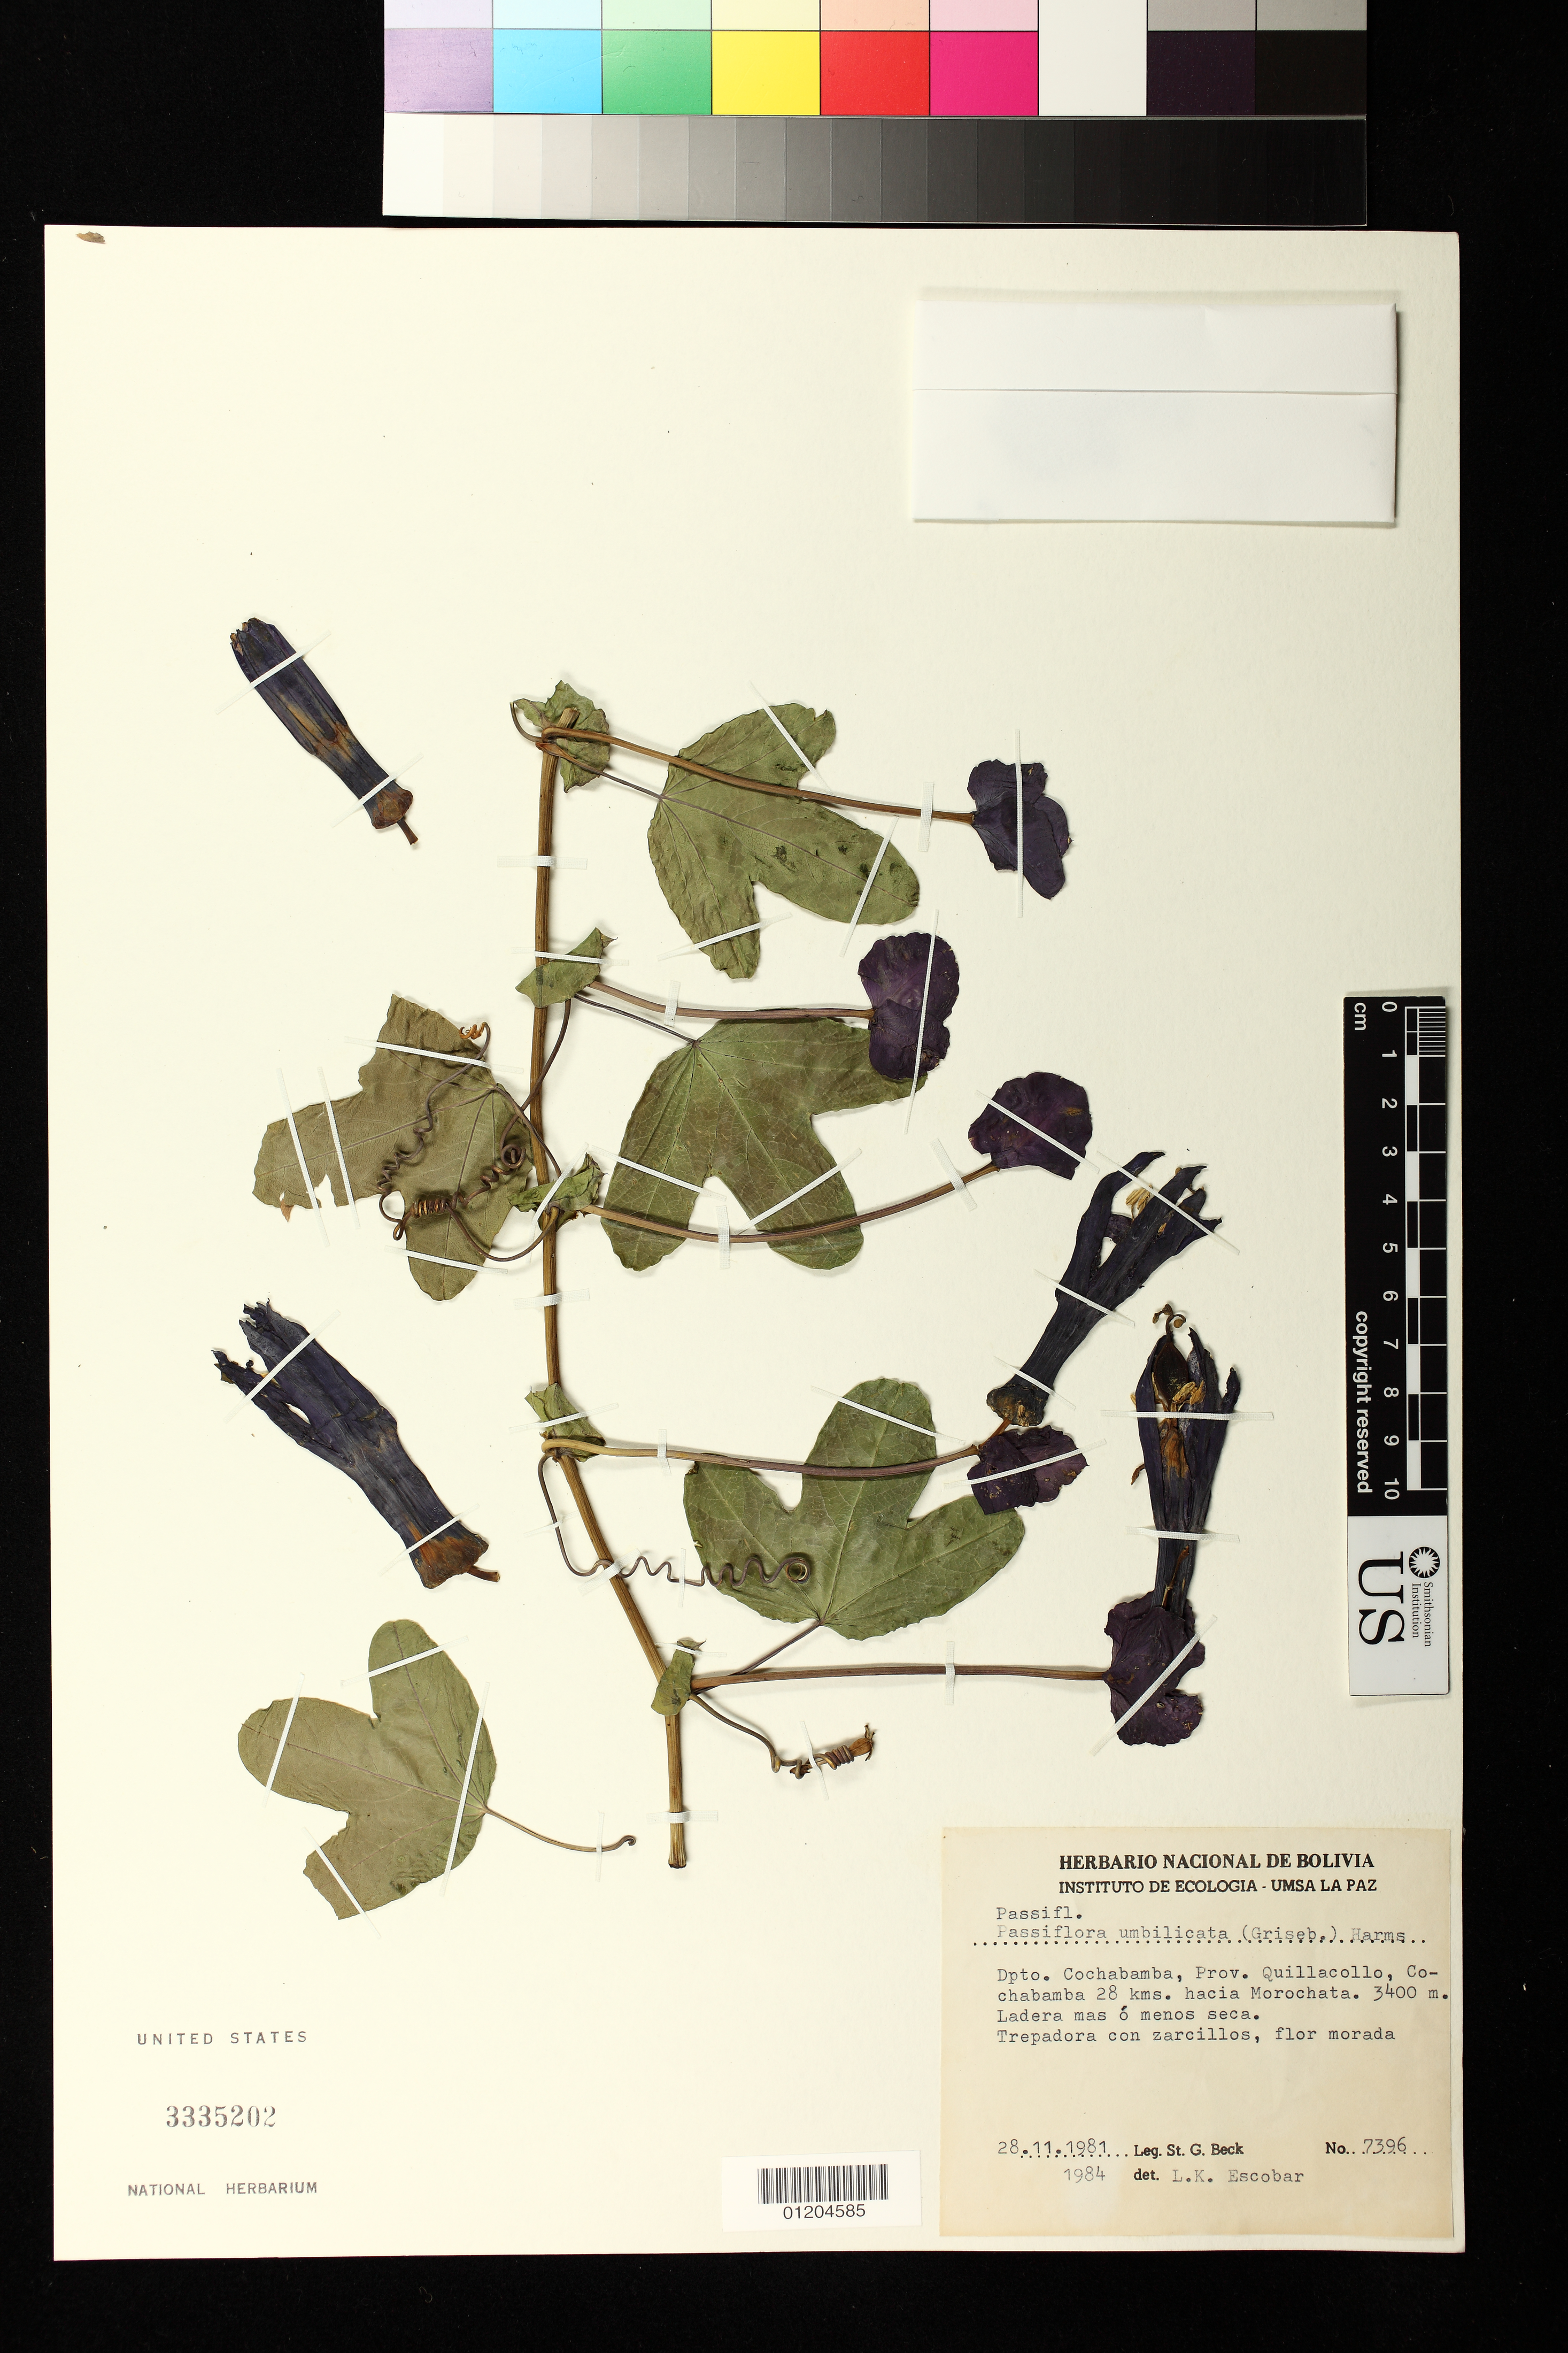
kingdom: Plantae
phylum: Tracheophyta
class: Magnoliopsida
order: Malpighiales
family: Passifloraceae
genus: Passiflora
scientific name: Passiflora umbilicata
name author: (Griseb.) Harms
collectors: S. G. Beck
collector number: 7396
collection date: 1981-11-28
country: Bolivia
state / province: Cochabamba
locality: Prov. Quillacolla, Cochabamba 28 kms. Hacia Morochata.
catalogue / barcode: US 3335202